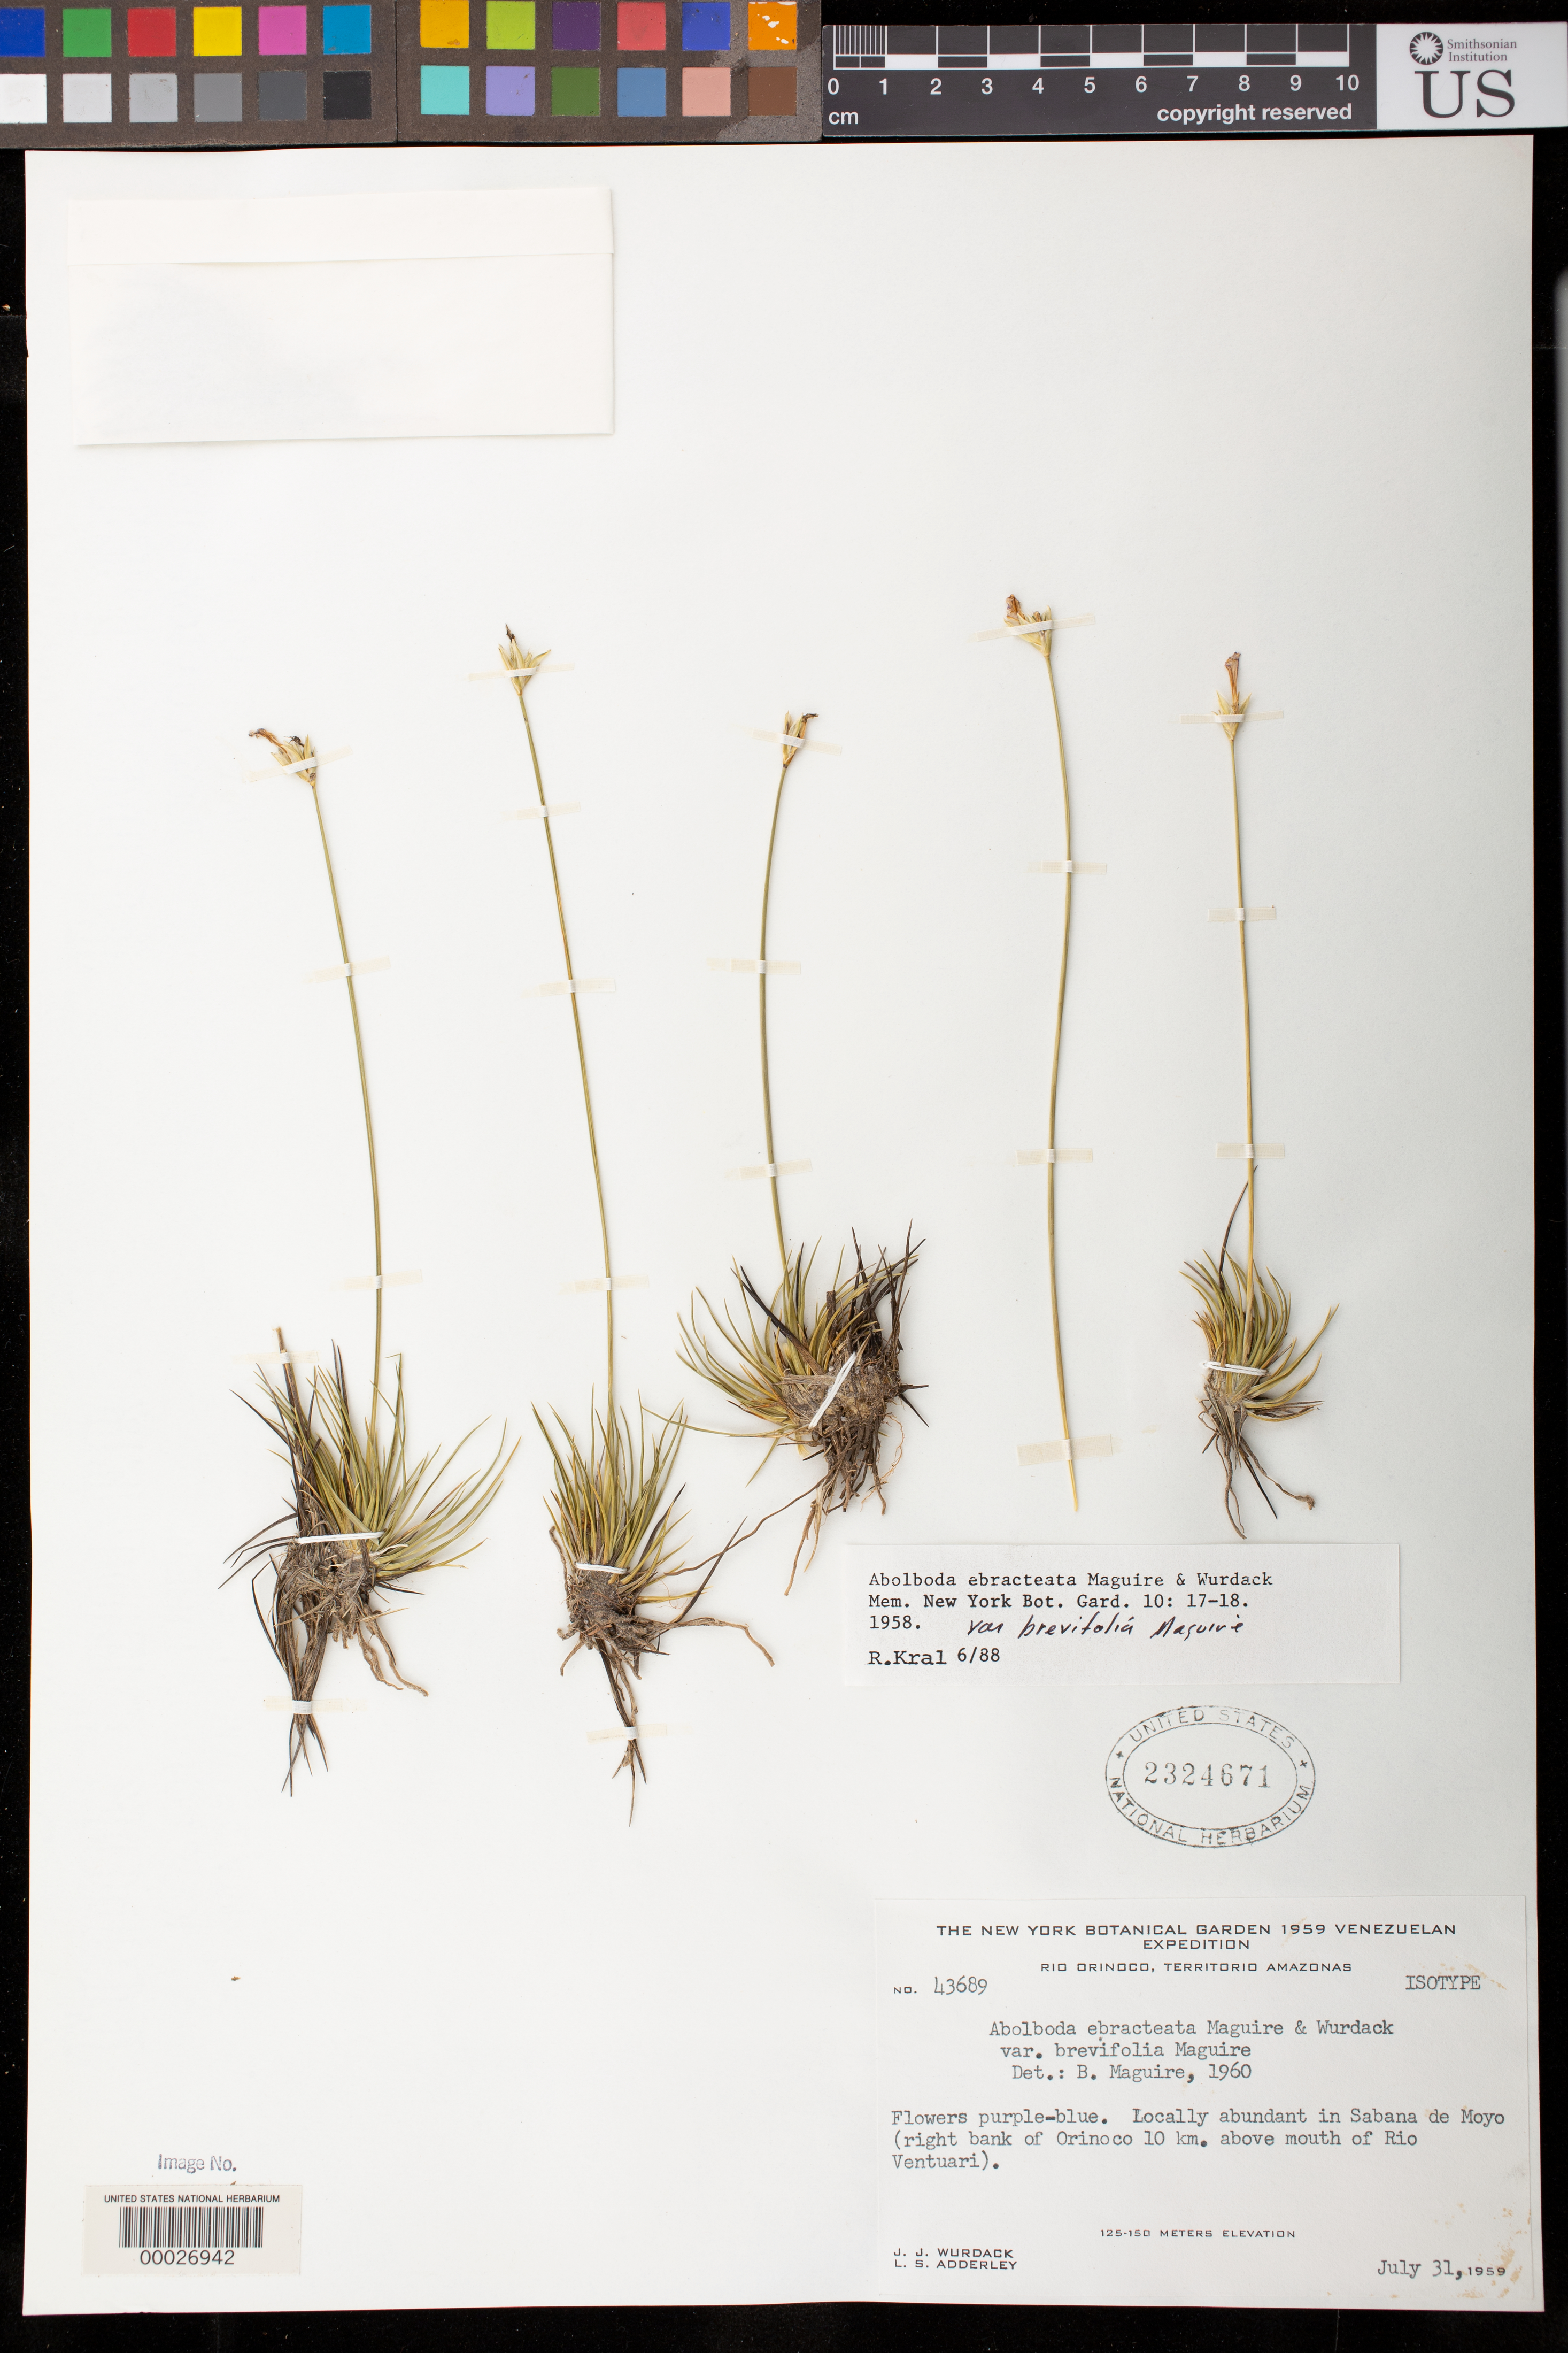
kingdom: Plantae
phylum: Tracheophyta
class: Liliopsida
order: Poales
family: Xyridaceae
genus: Abolboda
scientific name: Abolboda ebracteata var. brevifolia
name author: Maguire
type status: Isotype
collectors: J. J. Wurdack & L. S. Adderley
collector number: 43689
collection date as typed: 31 Jul 1959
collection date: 1959-07-31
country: Venezuela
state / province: Amazonas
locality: Sabana Demoyo, Rio Orinoco.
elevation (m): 125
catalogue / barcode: US 2324671